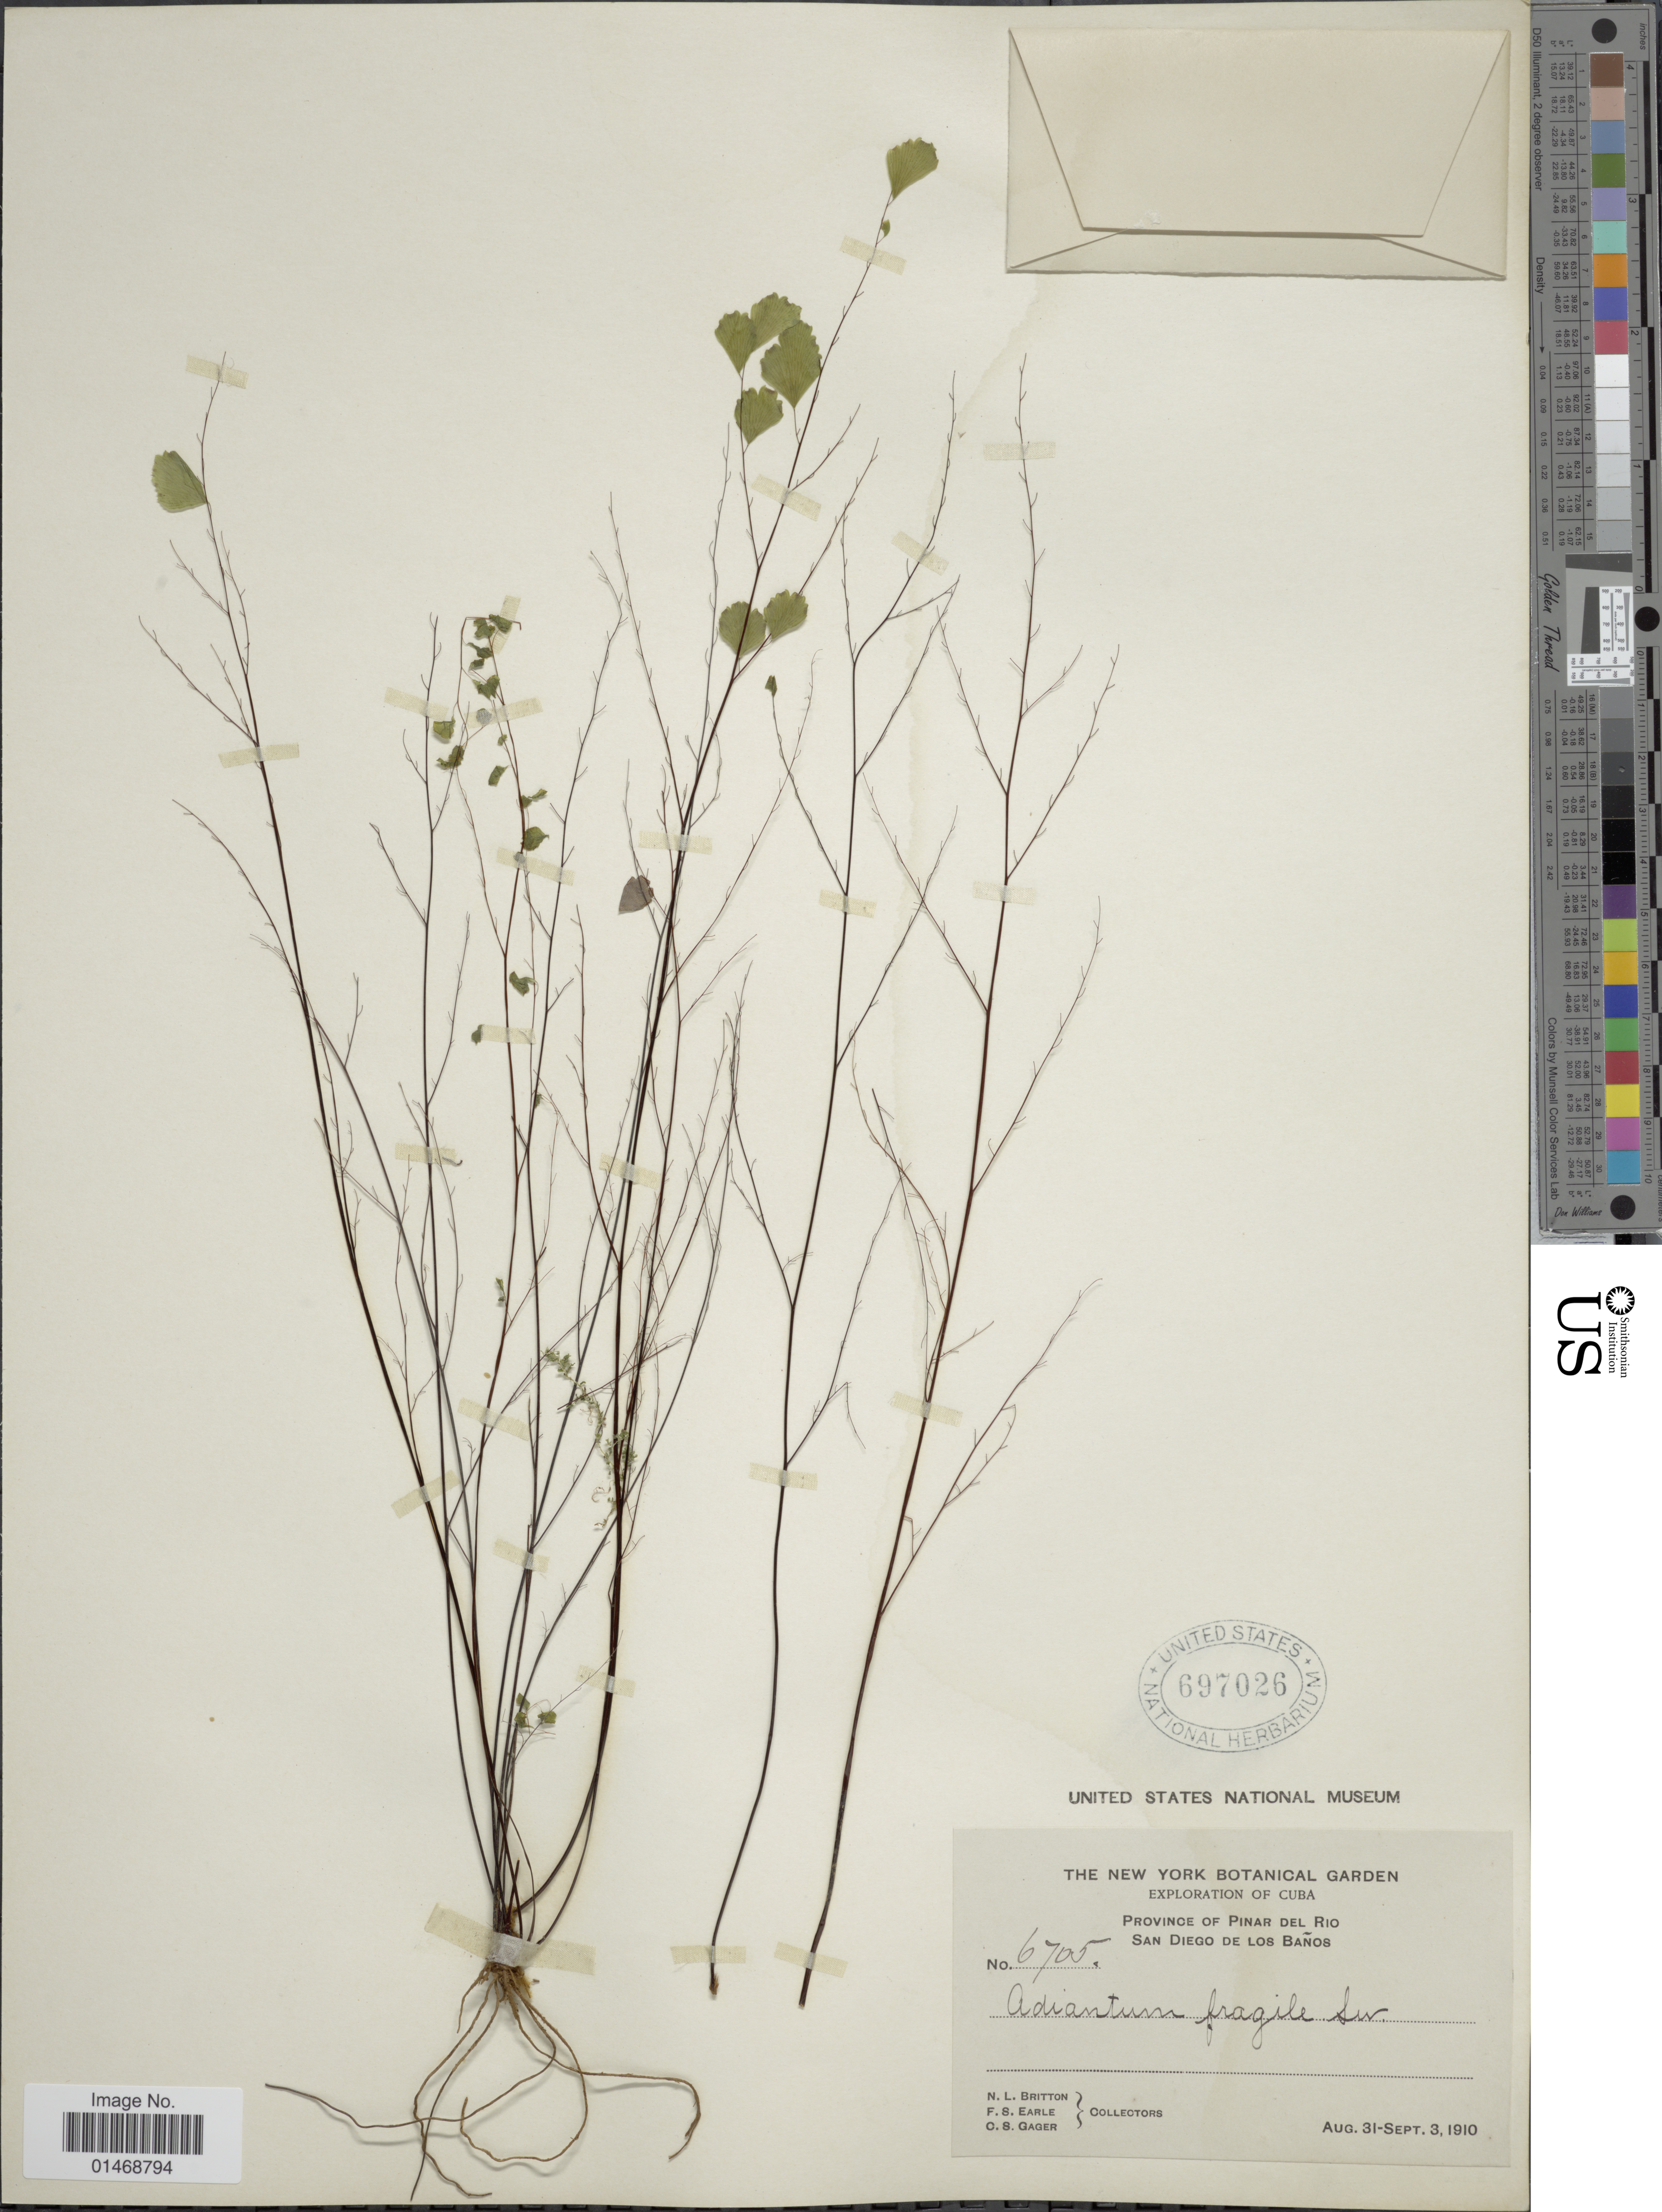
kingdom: Plantae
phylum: Tracheophyta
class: Polypodiopsida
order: Polypodiales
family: Pteridaceae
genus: Adiantum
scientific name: Adiantum fragile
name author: Sw.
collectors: N. Britton, F. S. Earle & O. Gager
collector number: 6705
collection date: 1910-08-31/1910-09-03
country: Cuba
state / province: Pinar del Río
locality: San Diego de Los Baños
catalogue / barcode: US 697026